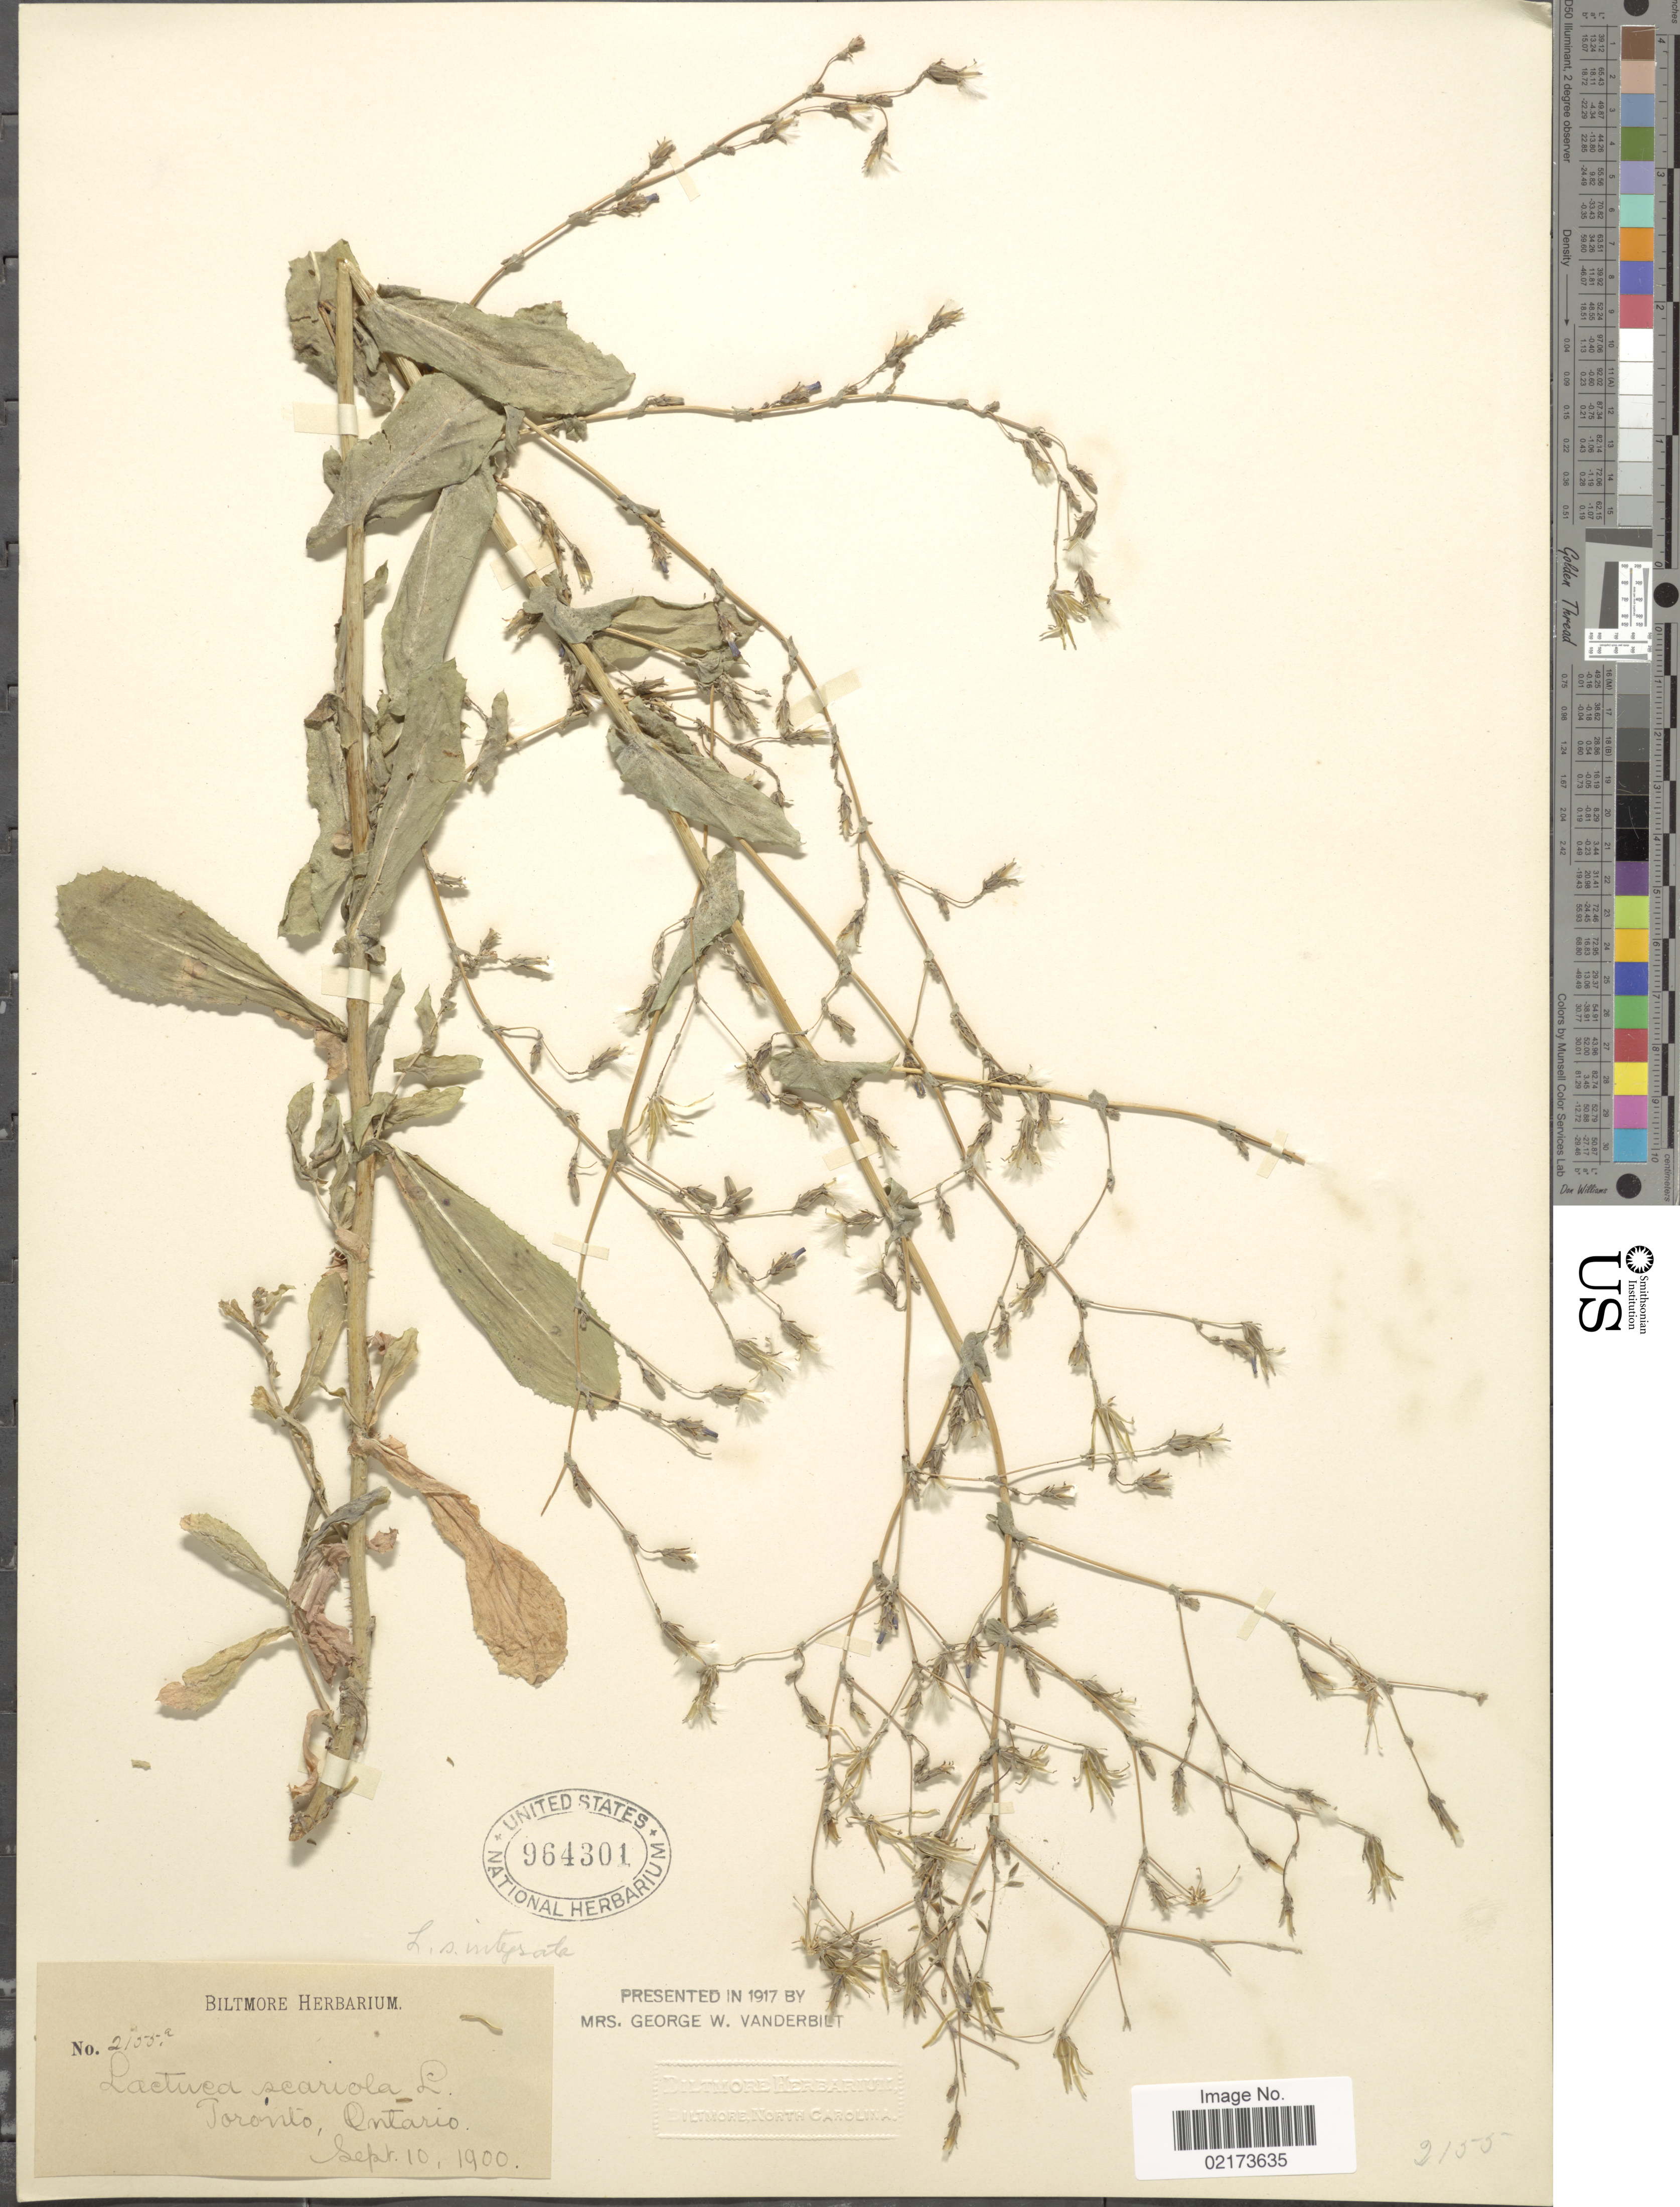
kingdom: Plantae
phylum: Tracheophyta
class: Magnoliopsida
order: Asterales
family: Asteraceae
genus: Lactuca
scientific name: Lactuca serriola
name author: L.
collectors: ex herb. Biltmore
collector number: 2155a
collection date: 1900-09-10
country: Canada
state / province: Ontario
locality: Toronto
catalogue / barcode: US 964301